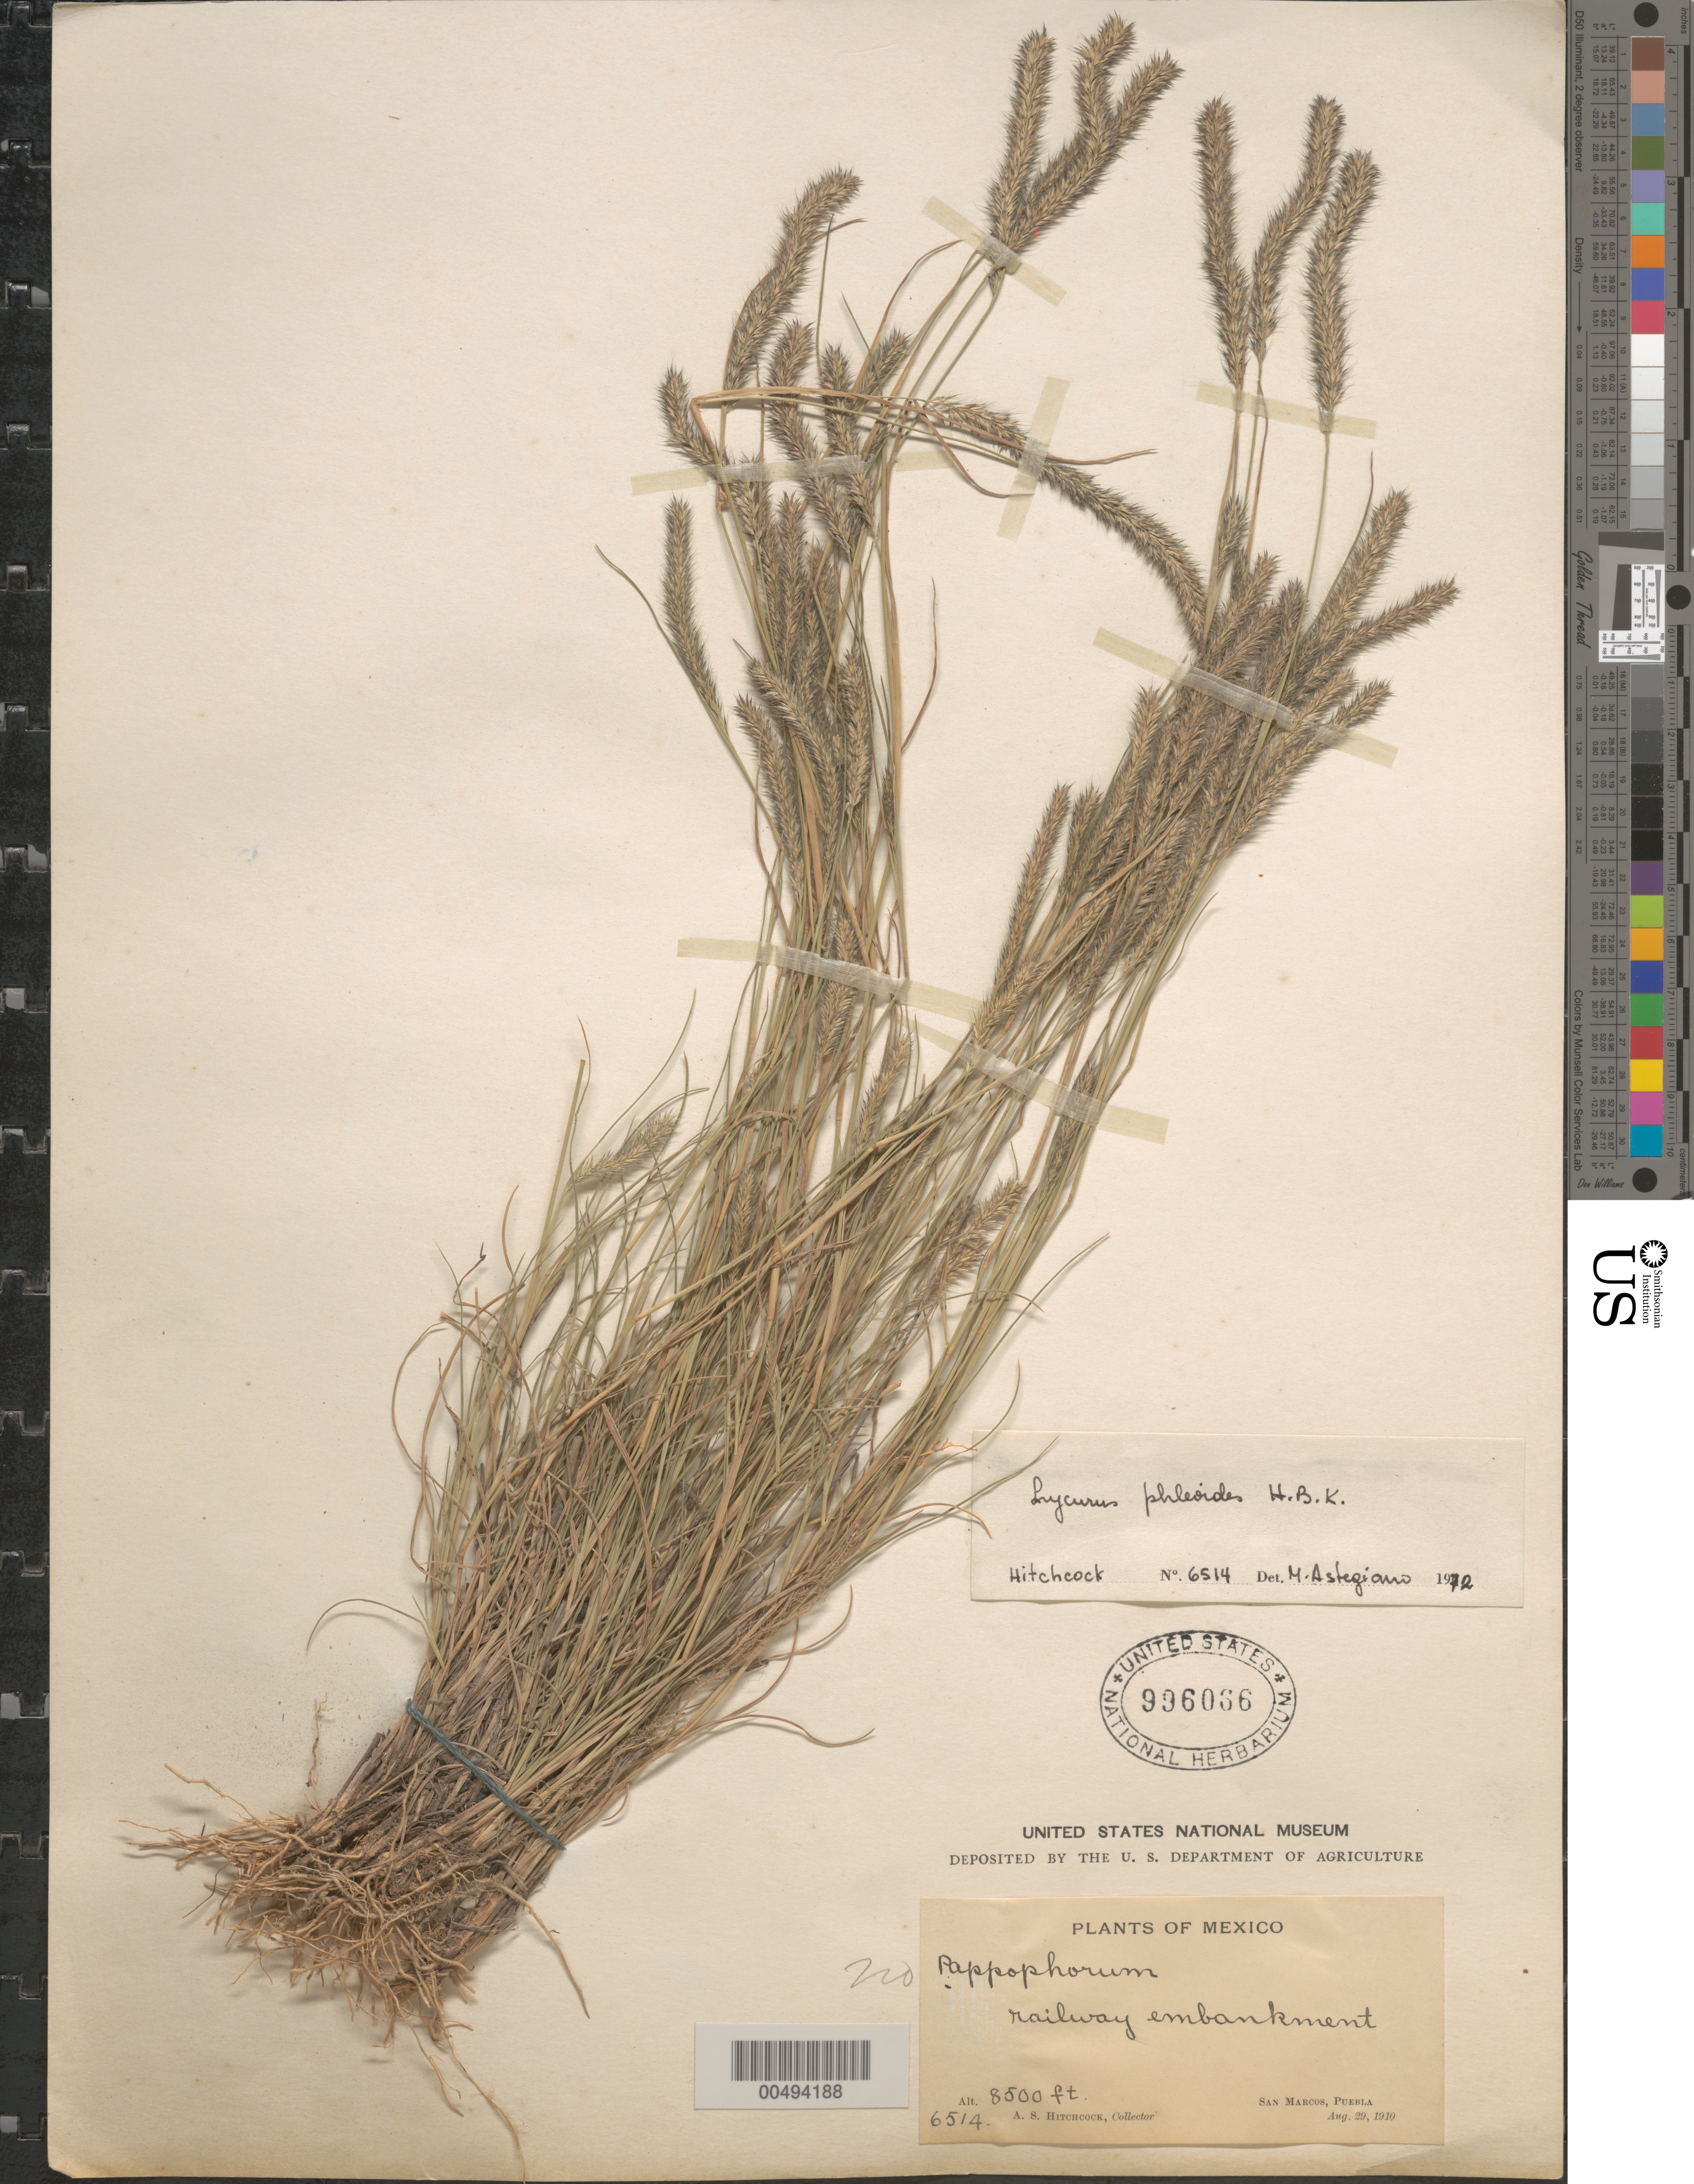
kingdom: Plantae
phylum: Tracheophyta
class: Liliopsida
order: Poales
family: Poaceae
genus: Lycurus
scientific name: Lycurus phleoides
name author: Kunth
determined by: Astegiano, M.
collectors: A. S. Hitchcock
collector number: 6514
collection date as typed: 29 Aug 1910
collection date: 1910-08-29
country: Mexico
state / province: Puebla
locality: San Marcos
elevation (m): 2591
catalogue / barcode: US 996066